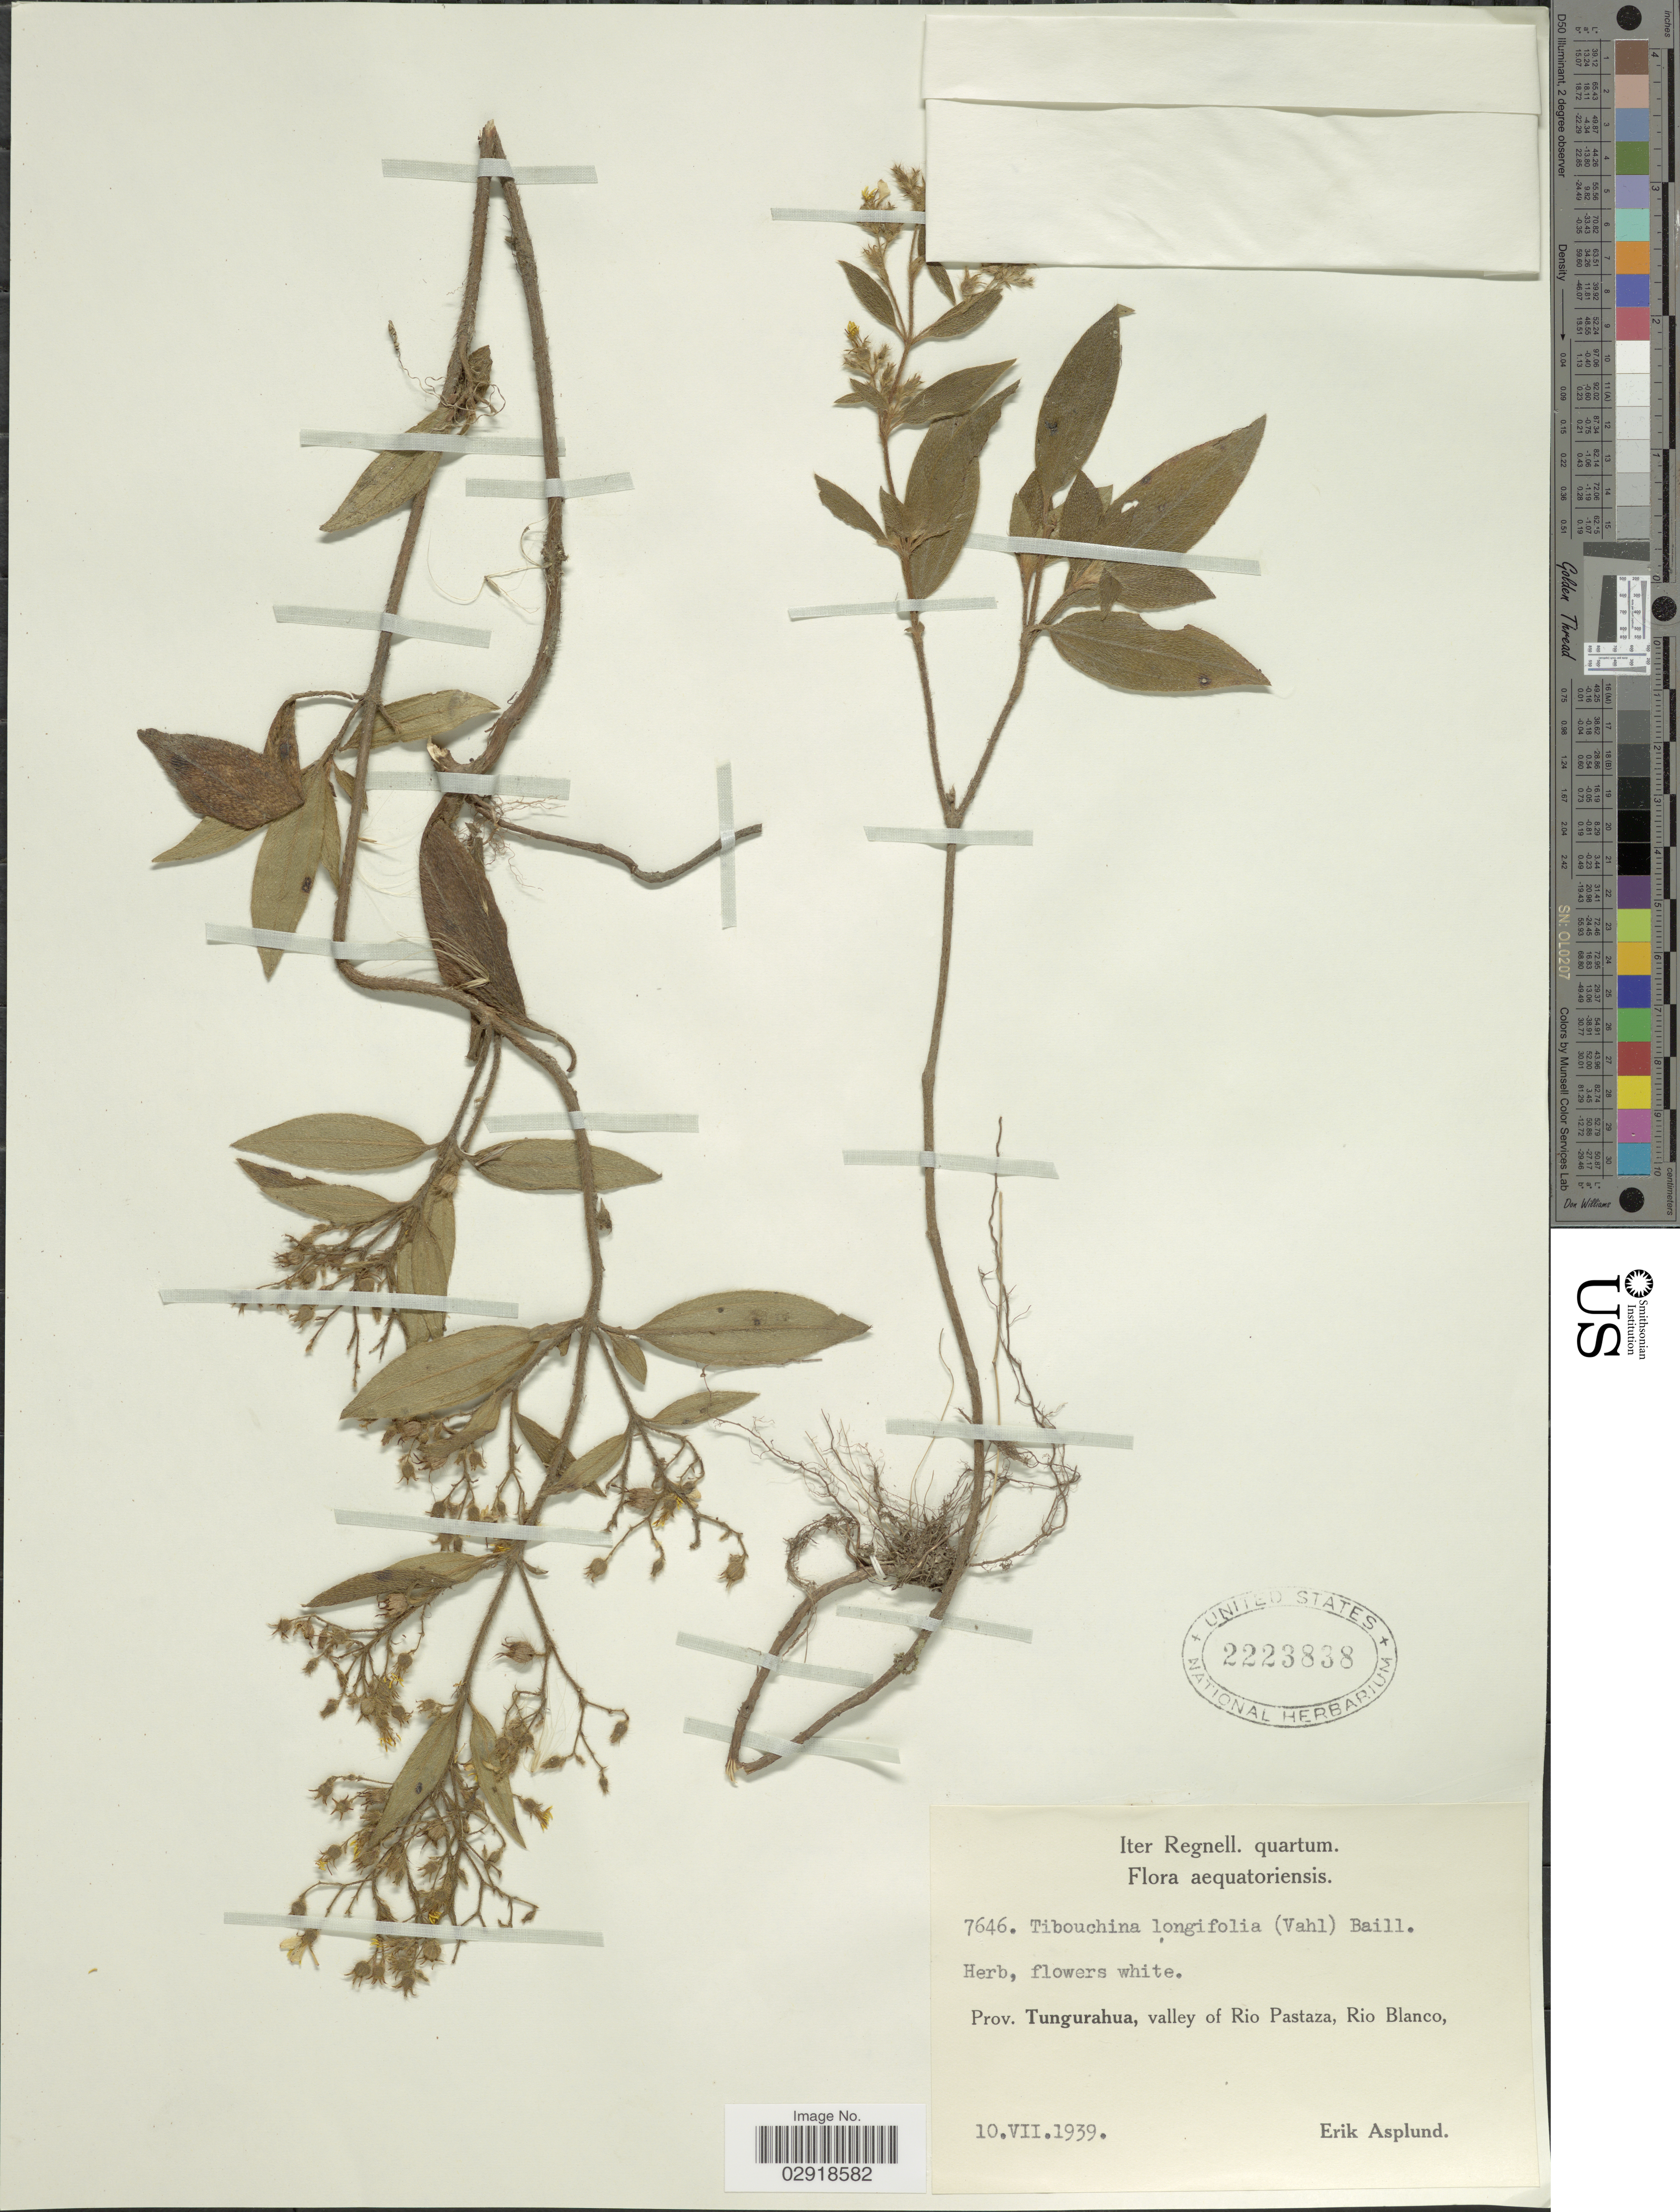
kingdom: Plantae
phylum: Tracheophyta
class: Magnoliopsida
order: Myrtales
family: Melastomataceae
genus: Chaetogastra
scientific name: Chaetogastra longifolia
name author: (Vahl) DC.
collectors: E. Asplund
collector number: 7646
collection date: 1939-07-10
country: Ecuador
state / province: Tungurahua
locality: Valley of Rio Pastaza, Rio Blanco.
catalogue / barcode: US 2223838